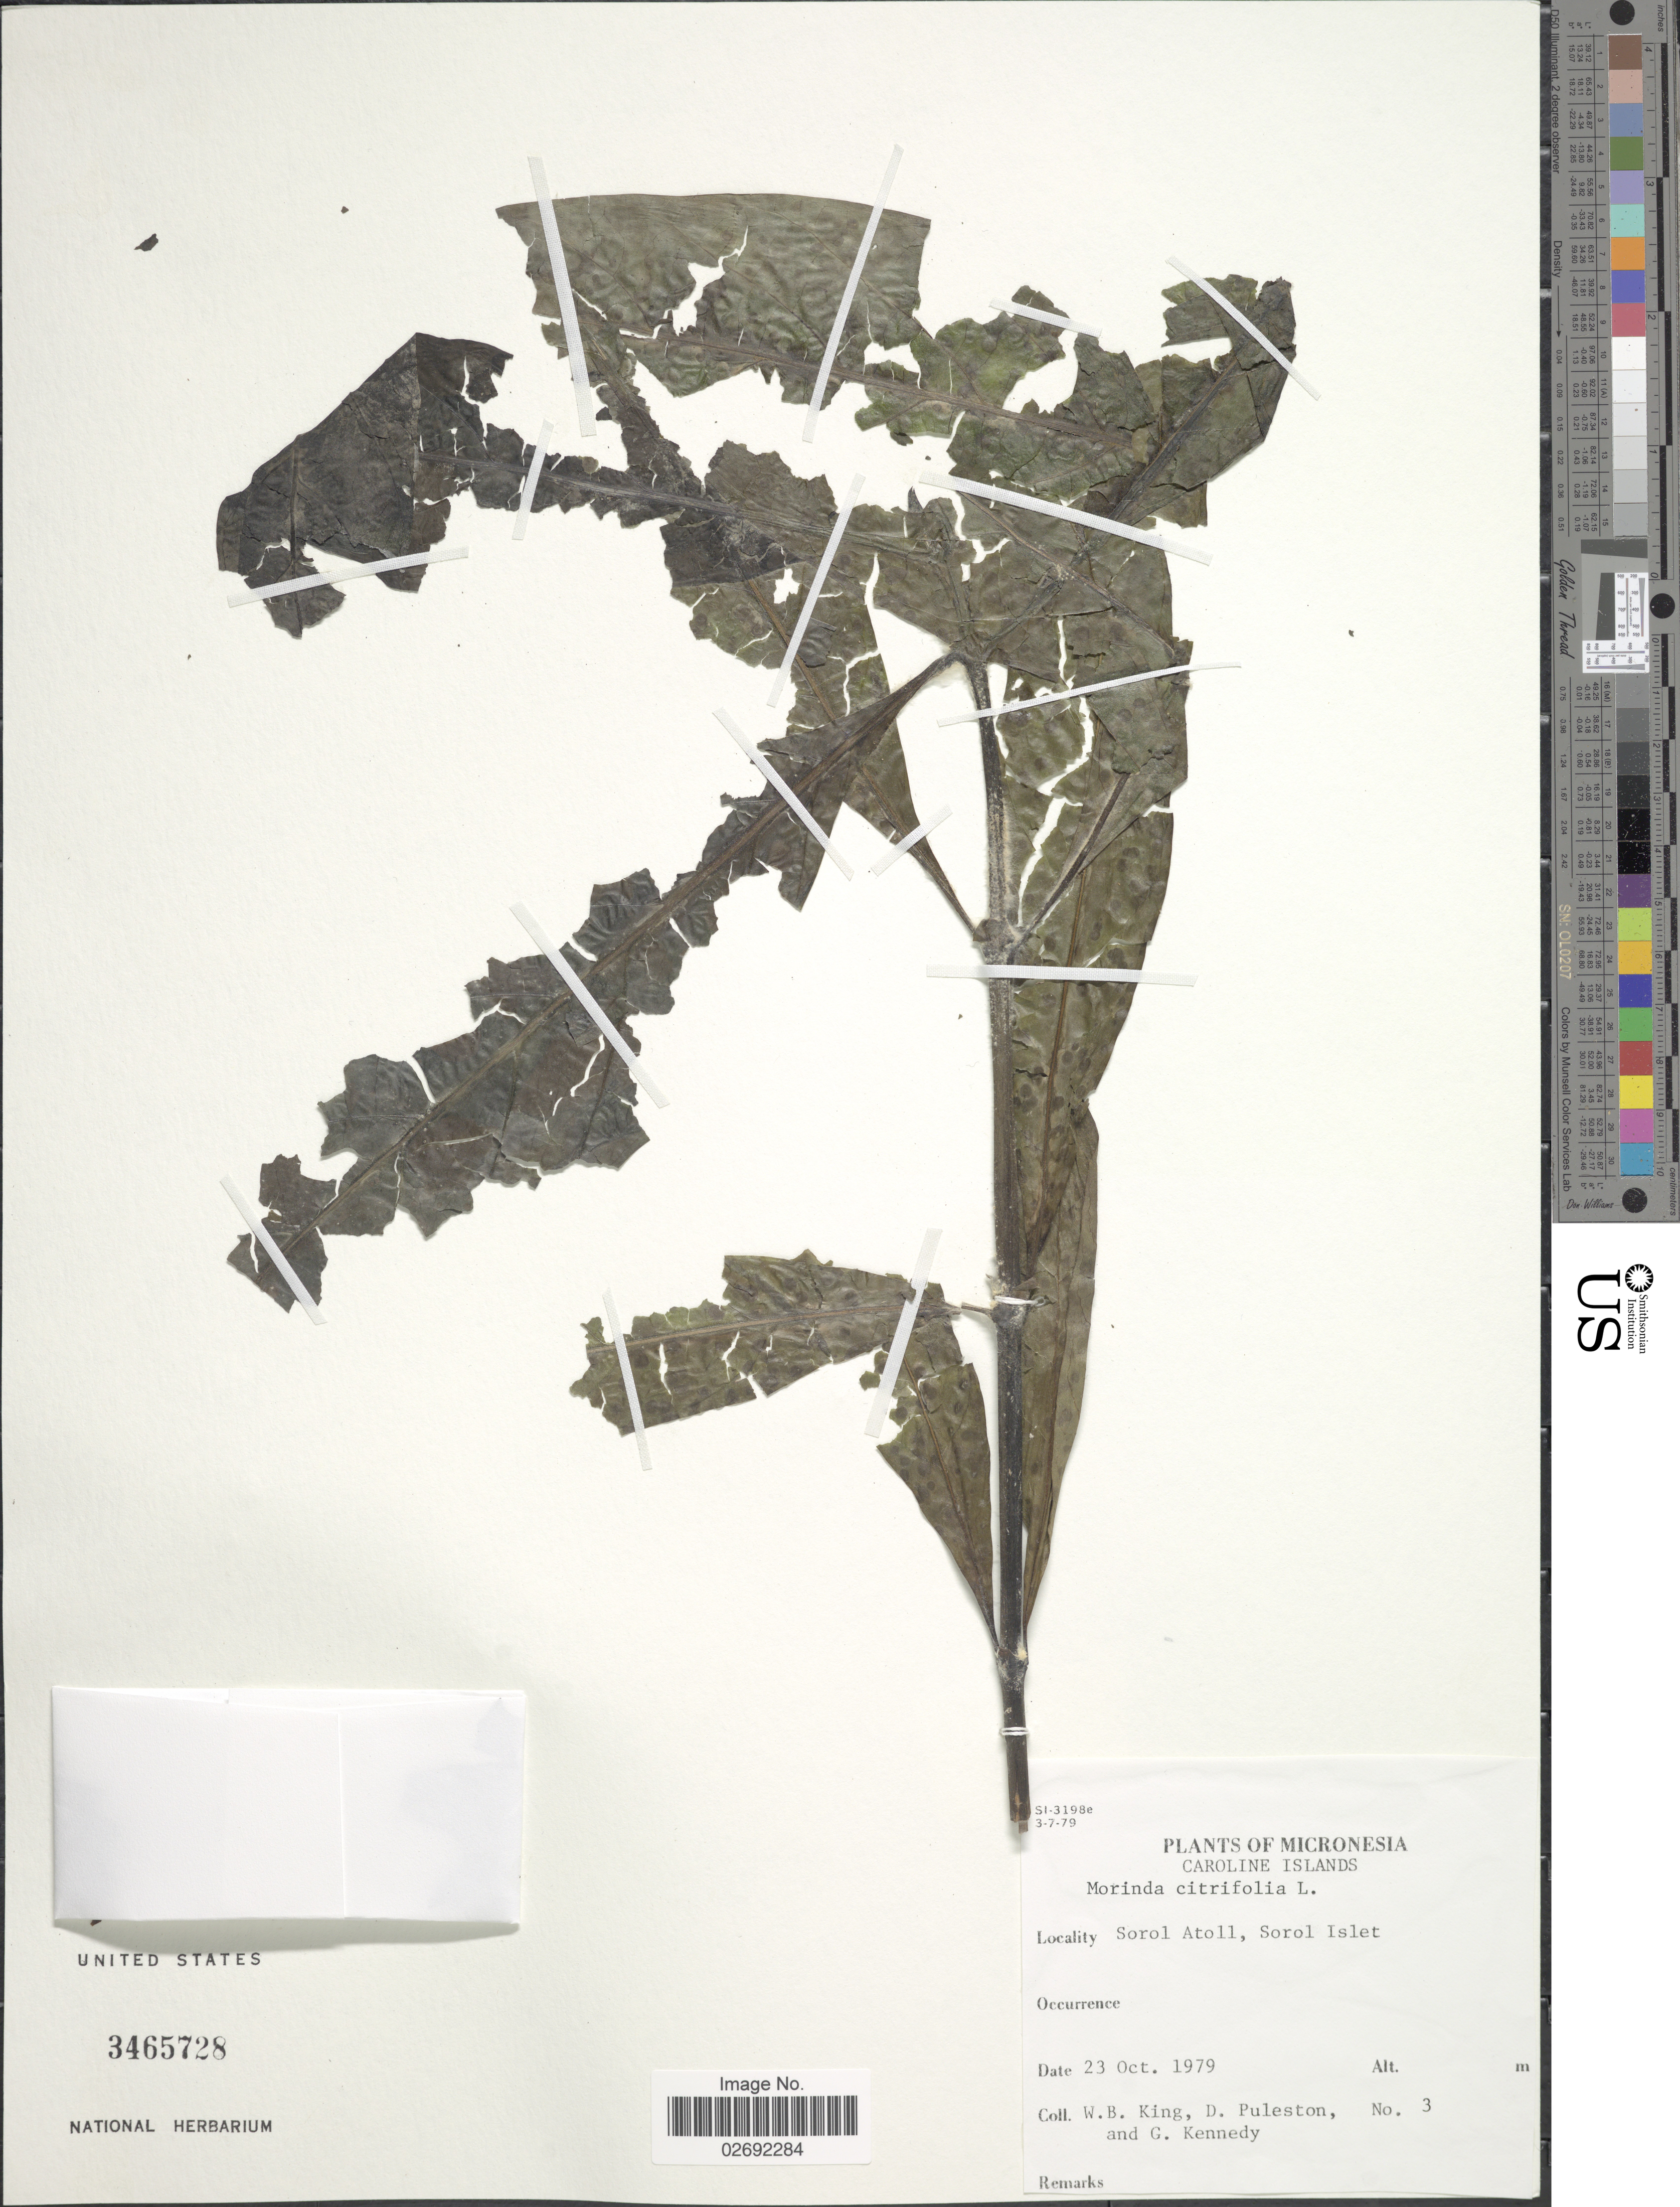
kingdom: Plantae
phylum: Tracheophyta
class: Magnoliopsida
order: Gentianales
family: Rubiaceae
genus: Morinda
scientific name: Morinda citrifolia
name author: L.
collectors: W. B. King, D. Puleston & G. Kennedy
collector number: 3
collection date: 1979-10-23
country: Micronesia, Federated States of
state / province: Yap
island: Sorol Atoll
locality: Caroline Islands. Sorol Atoll, Sorol Islet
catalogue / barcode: US 3465728